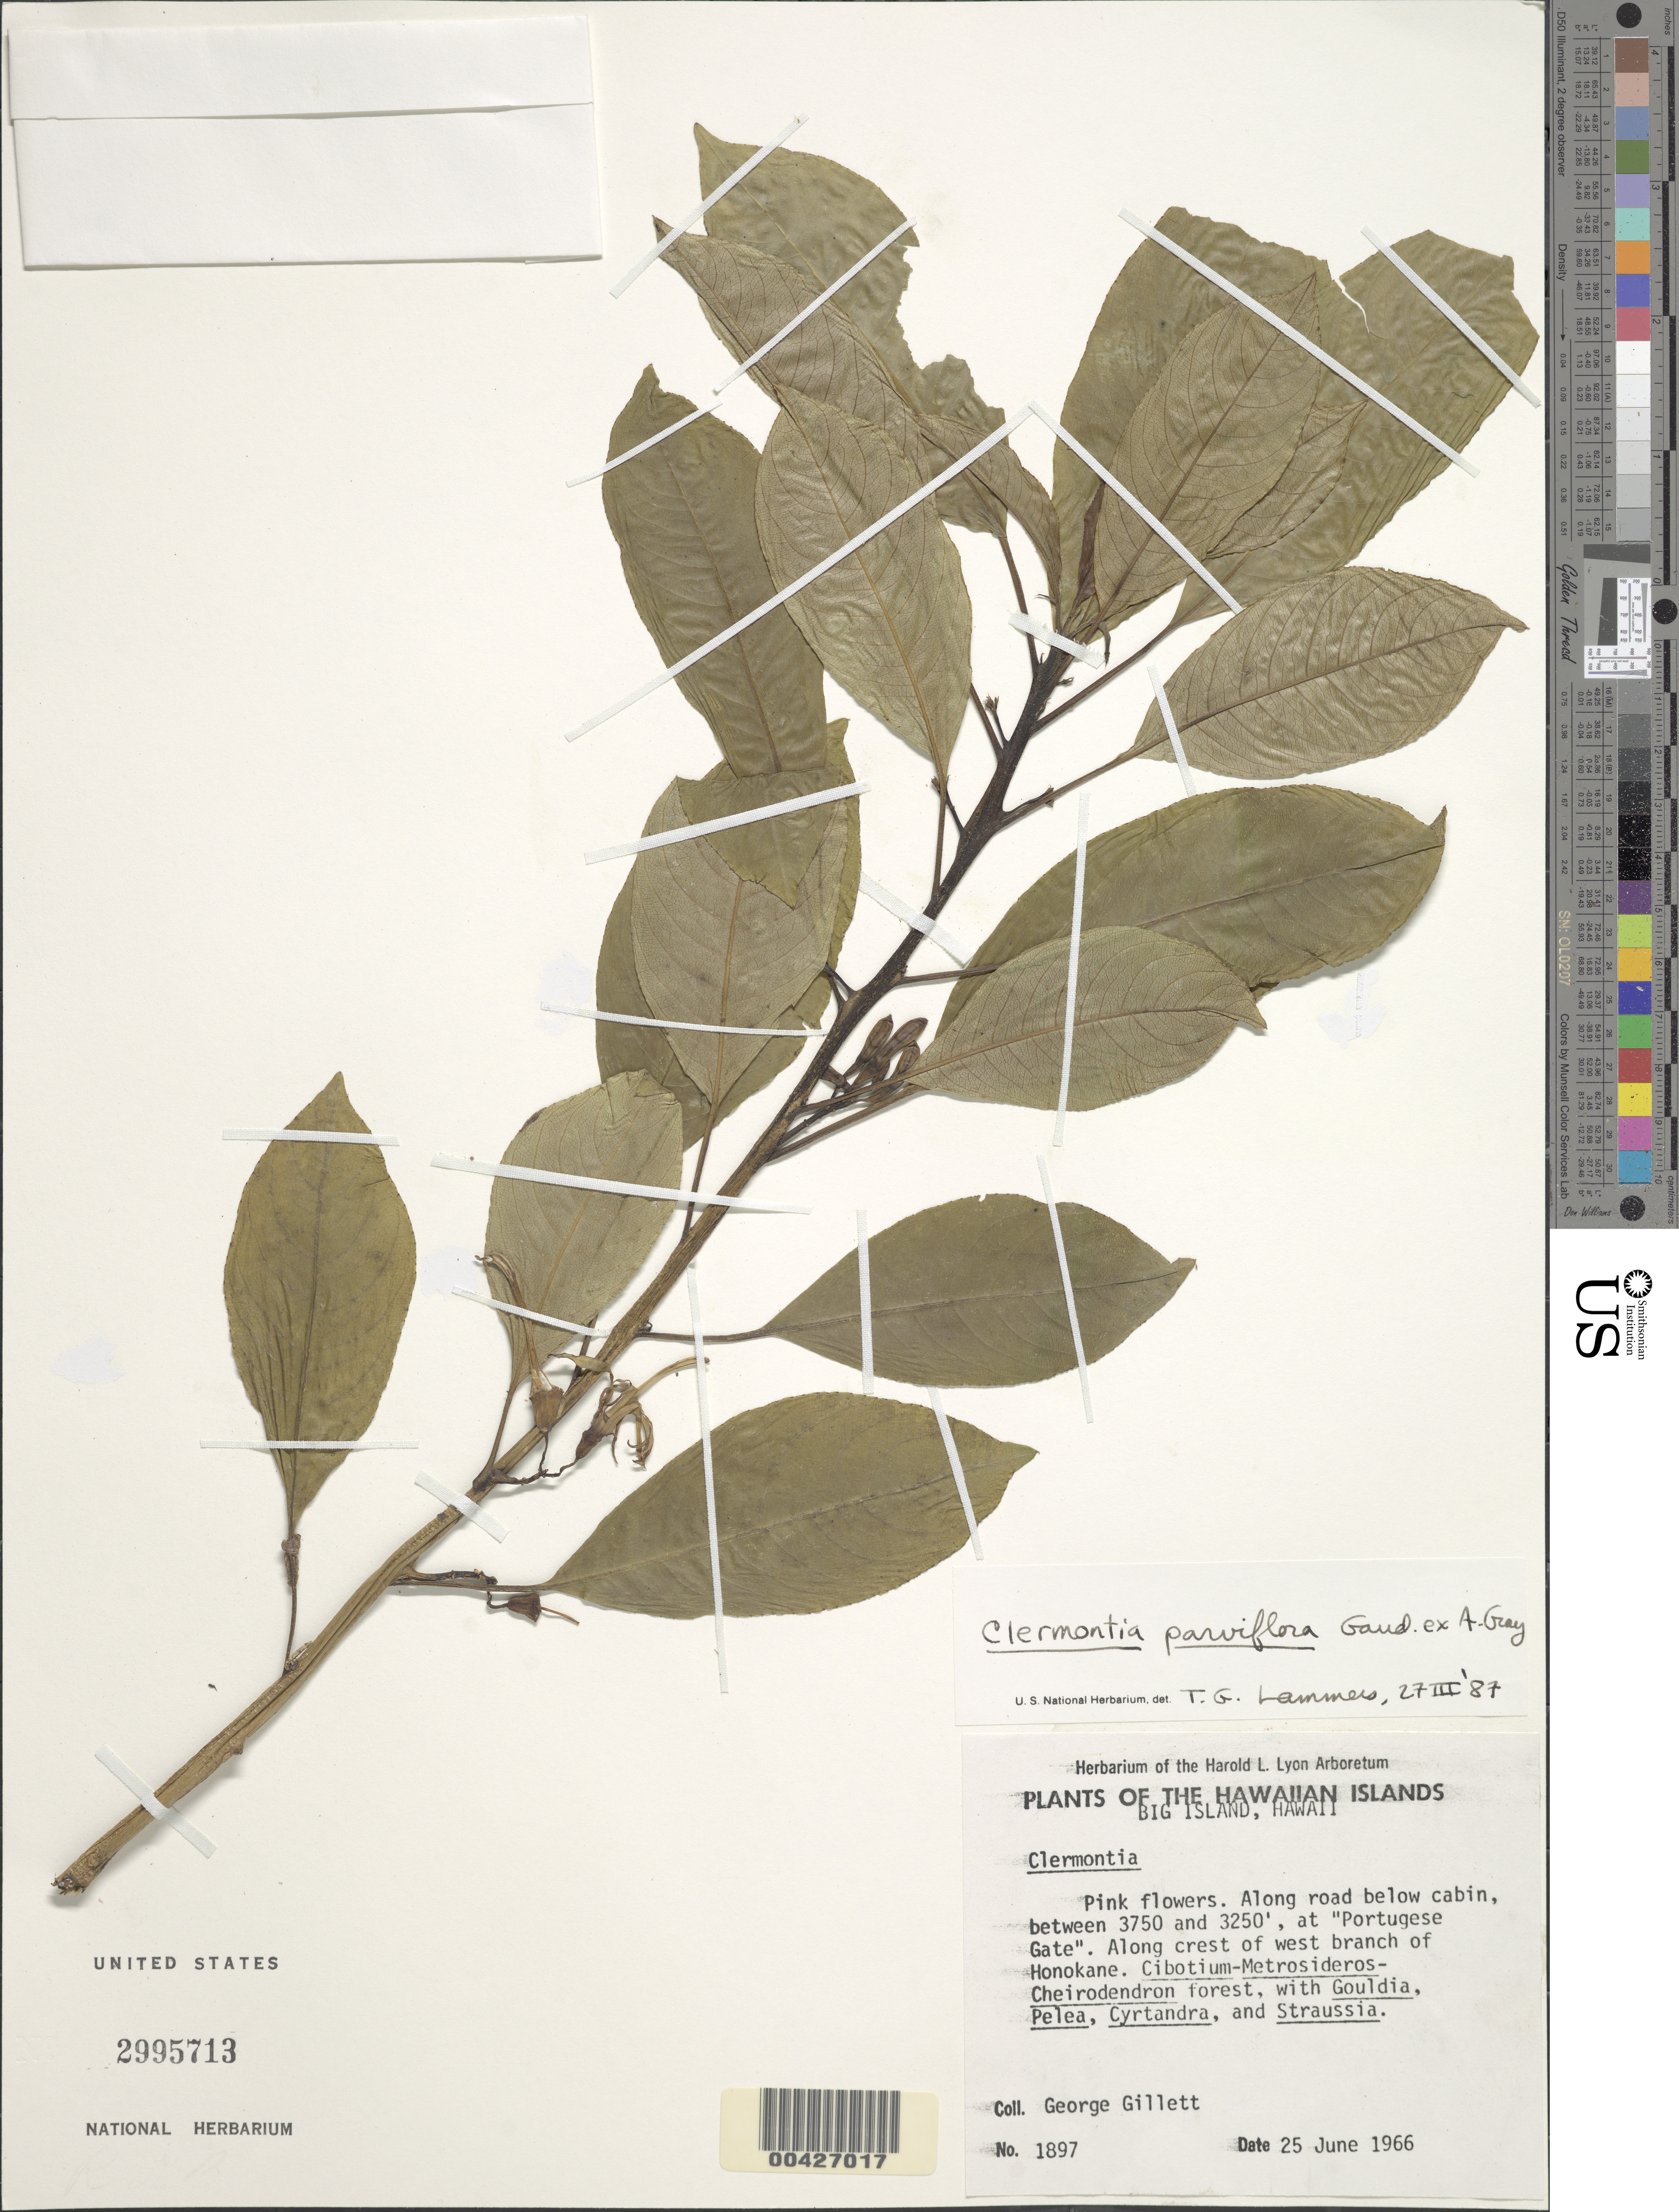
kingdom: Plantae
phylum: Tracheophyta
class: Magnoliopsida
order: Asterales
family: Campanulaceae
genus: Clermontia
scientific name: Clermontia parviflora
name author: Gaudich. ex A. Gray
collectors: G. Gillett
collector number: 1897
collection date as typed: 25 Jun 1966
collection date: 1966-06-25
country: United States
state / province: Hawaii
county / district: Hawaii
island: Hawaii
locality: Big Island, along road below cabin, at Portugese Gate, along crest of west branch of Honokane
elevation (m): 1143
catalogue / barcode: US 2995713